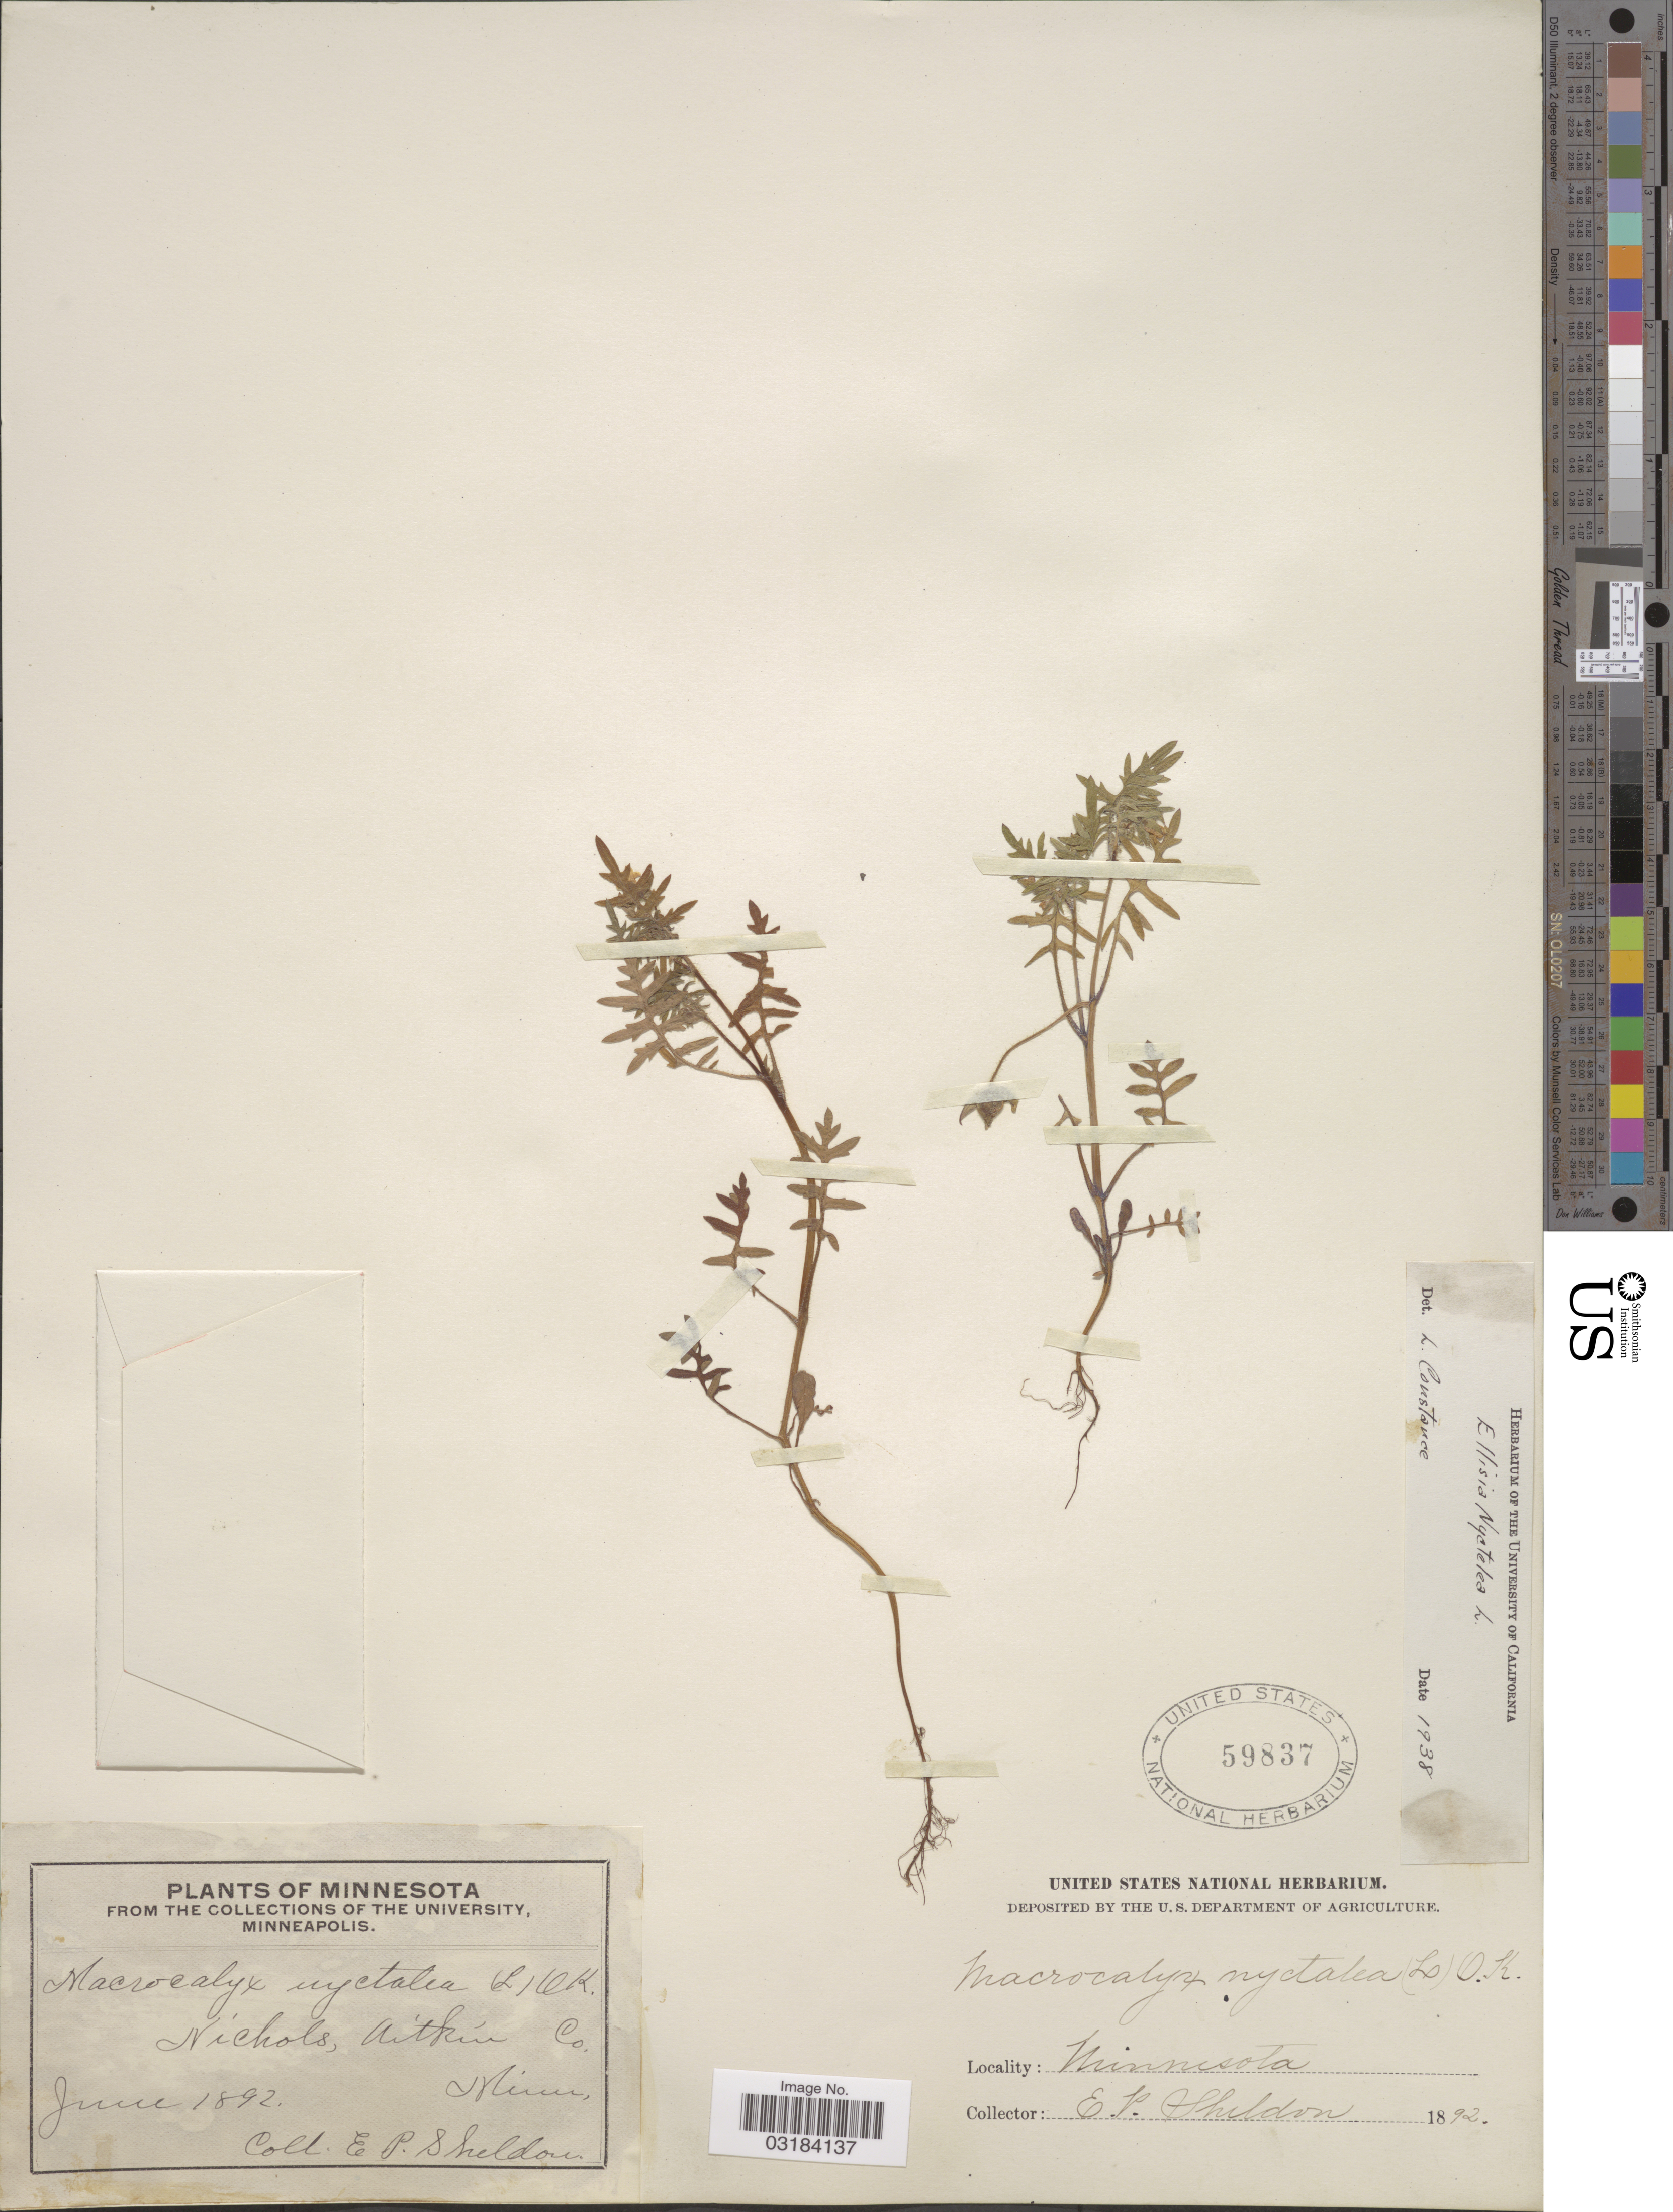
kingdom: Plantae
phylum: Tracheophyta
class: Magnoliopsida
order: Boraginales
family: Hydrophyllaceae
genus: Ellisia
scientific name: Ellisia nyctelea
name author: L.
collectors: E. P. Sheldon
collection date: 1892-06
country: United States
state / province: Minnesota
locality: Nichols, Aitkin Co.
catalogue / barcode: US 59837